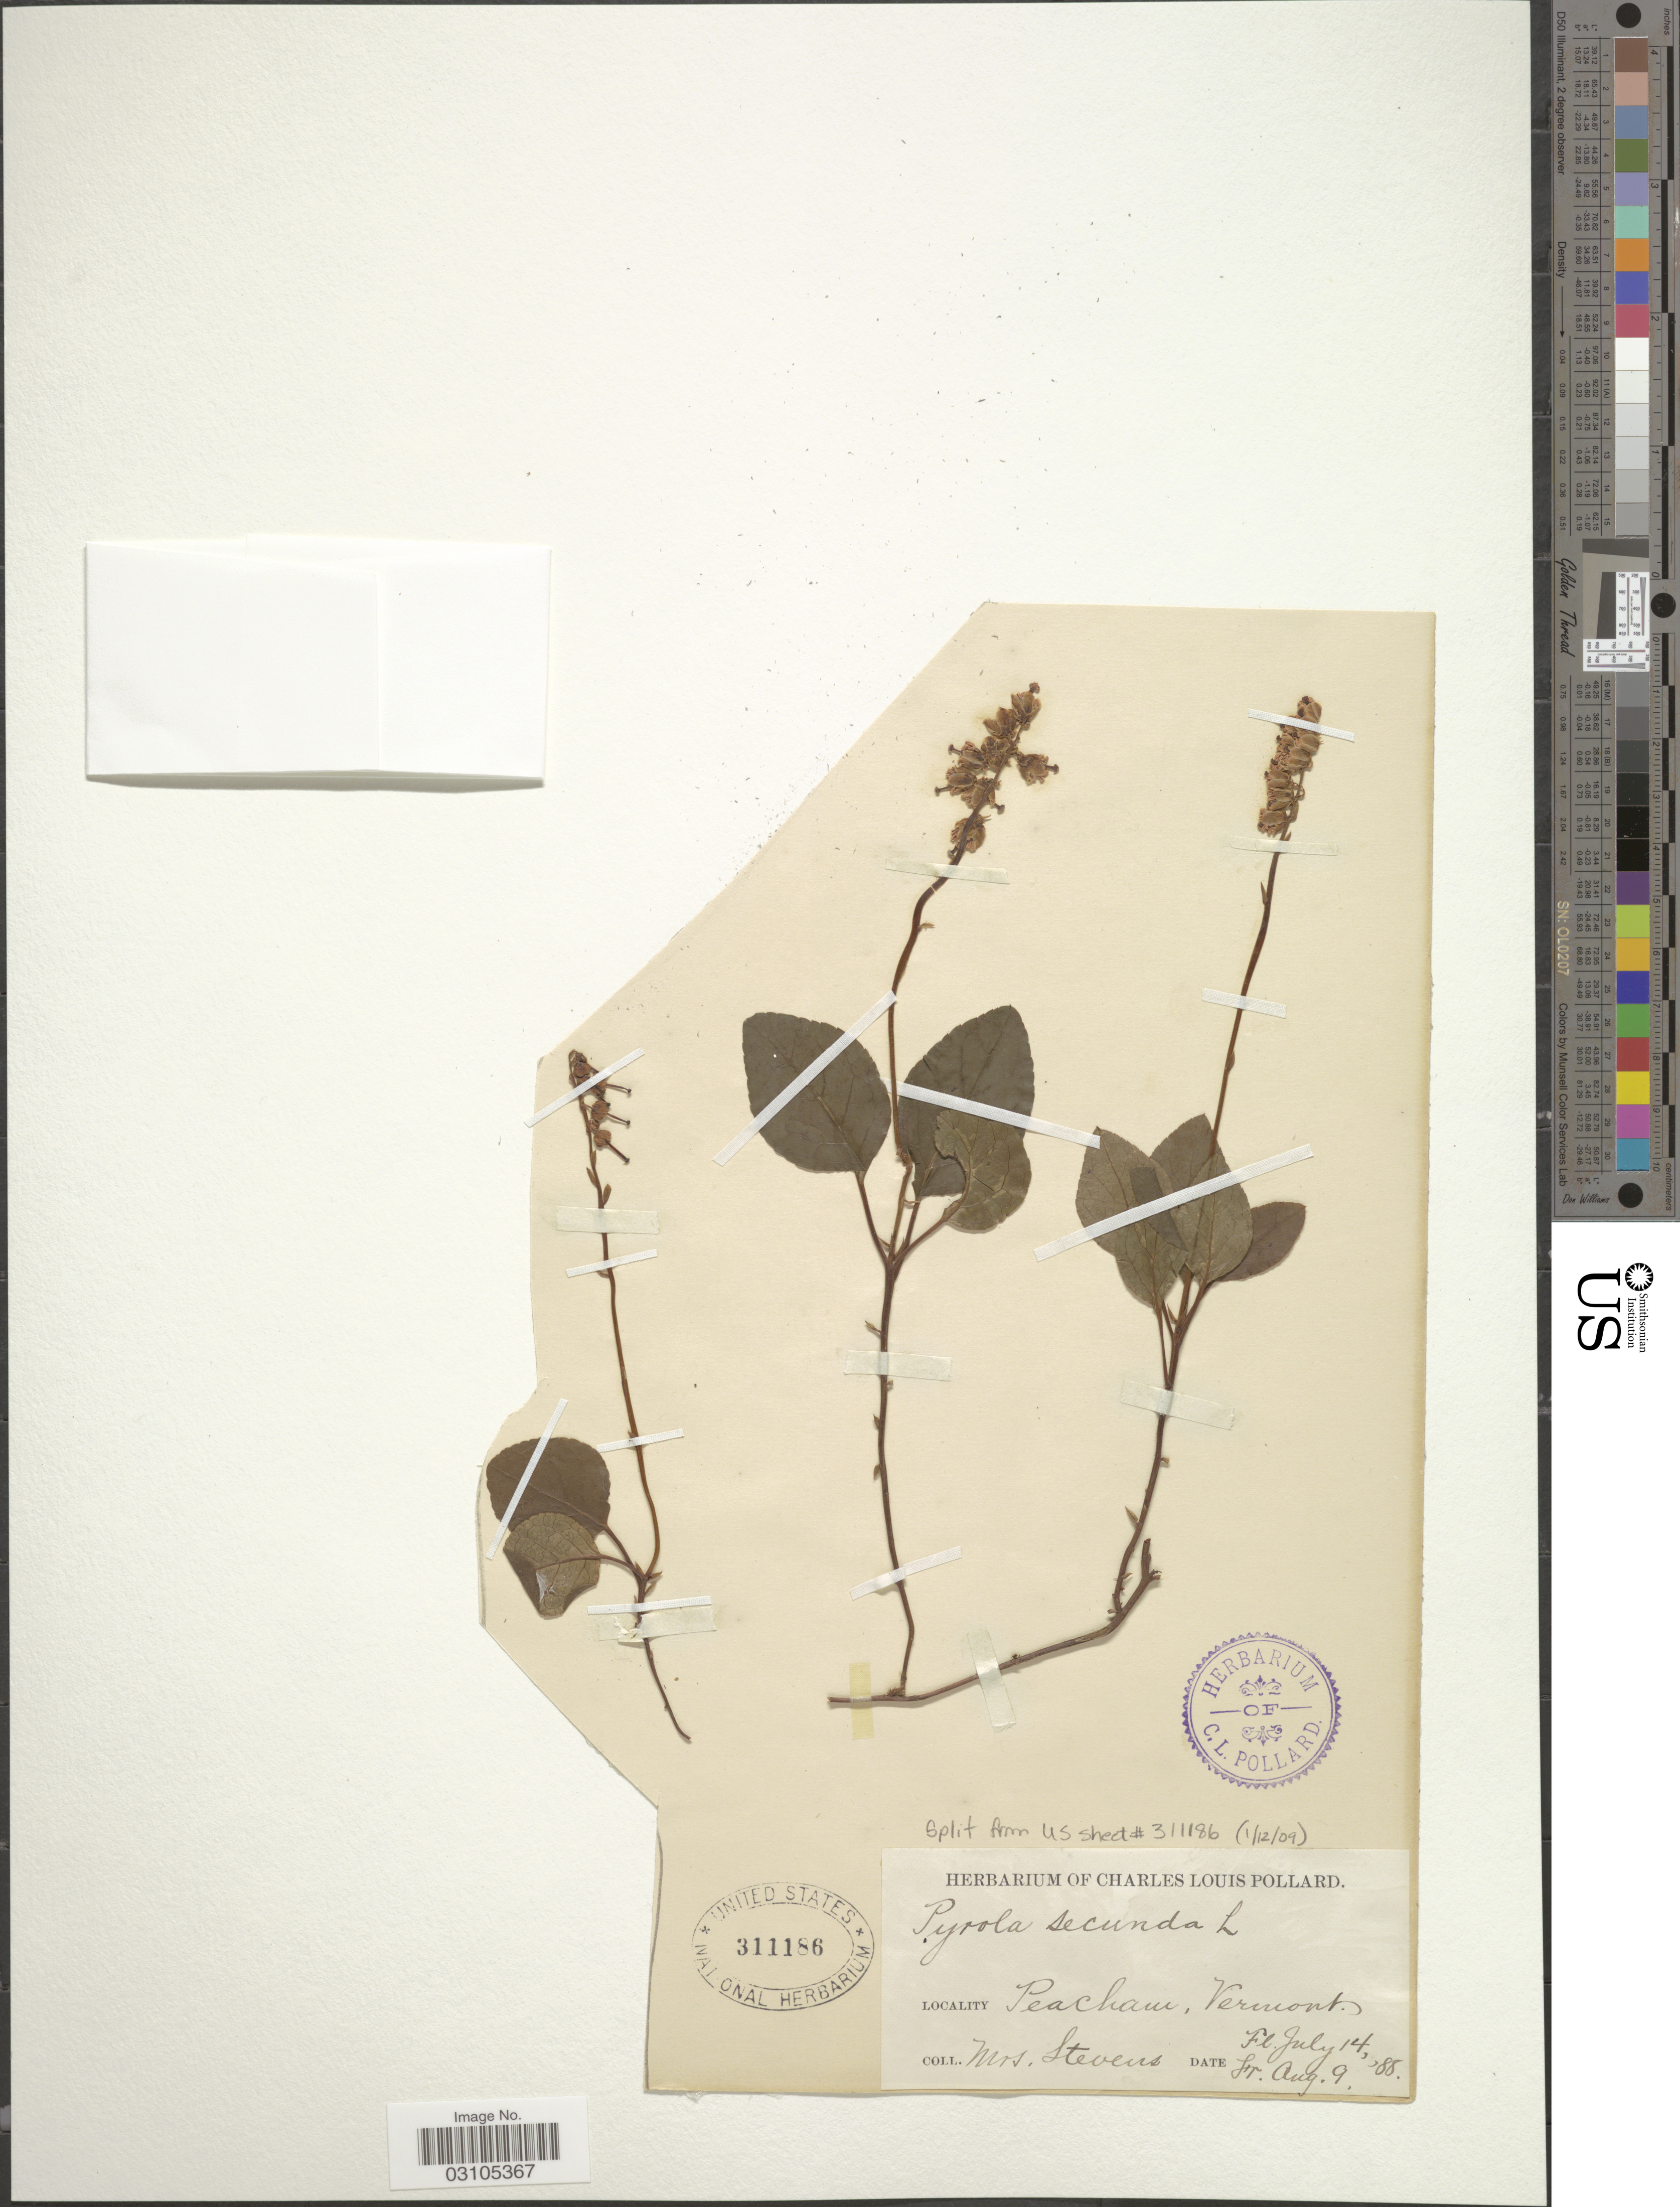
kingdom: Plantae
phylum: Tracheophyta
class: Magnoliopsida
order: Ericales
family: Ericaceae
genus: Orthilia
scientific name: Orthilia secunda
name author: (L.) House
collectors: Stevens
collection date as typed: Transcribed d/m/y: 14/7/88 to 9/8/88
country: United States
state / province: Vermont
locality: Peacham.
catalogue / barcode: US 311186